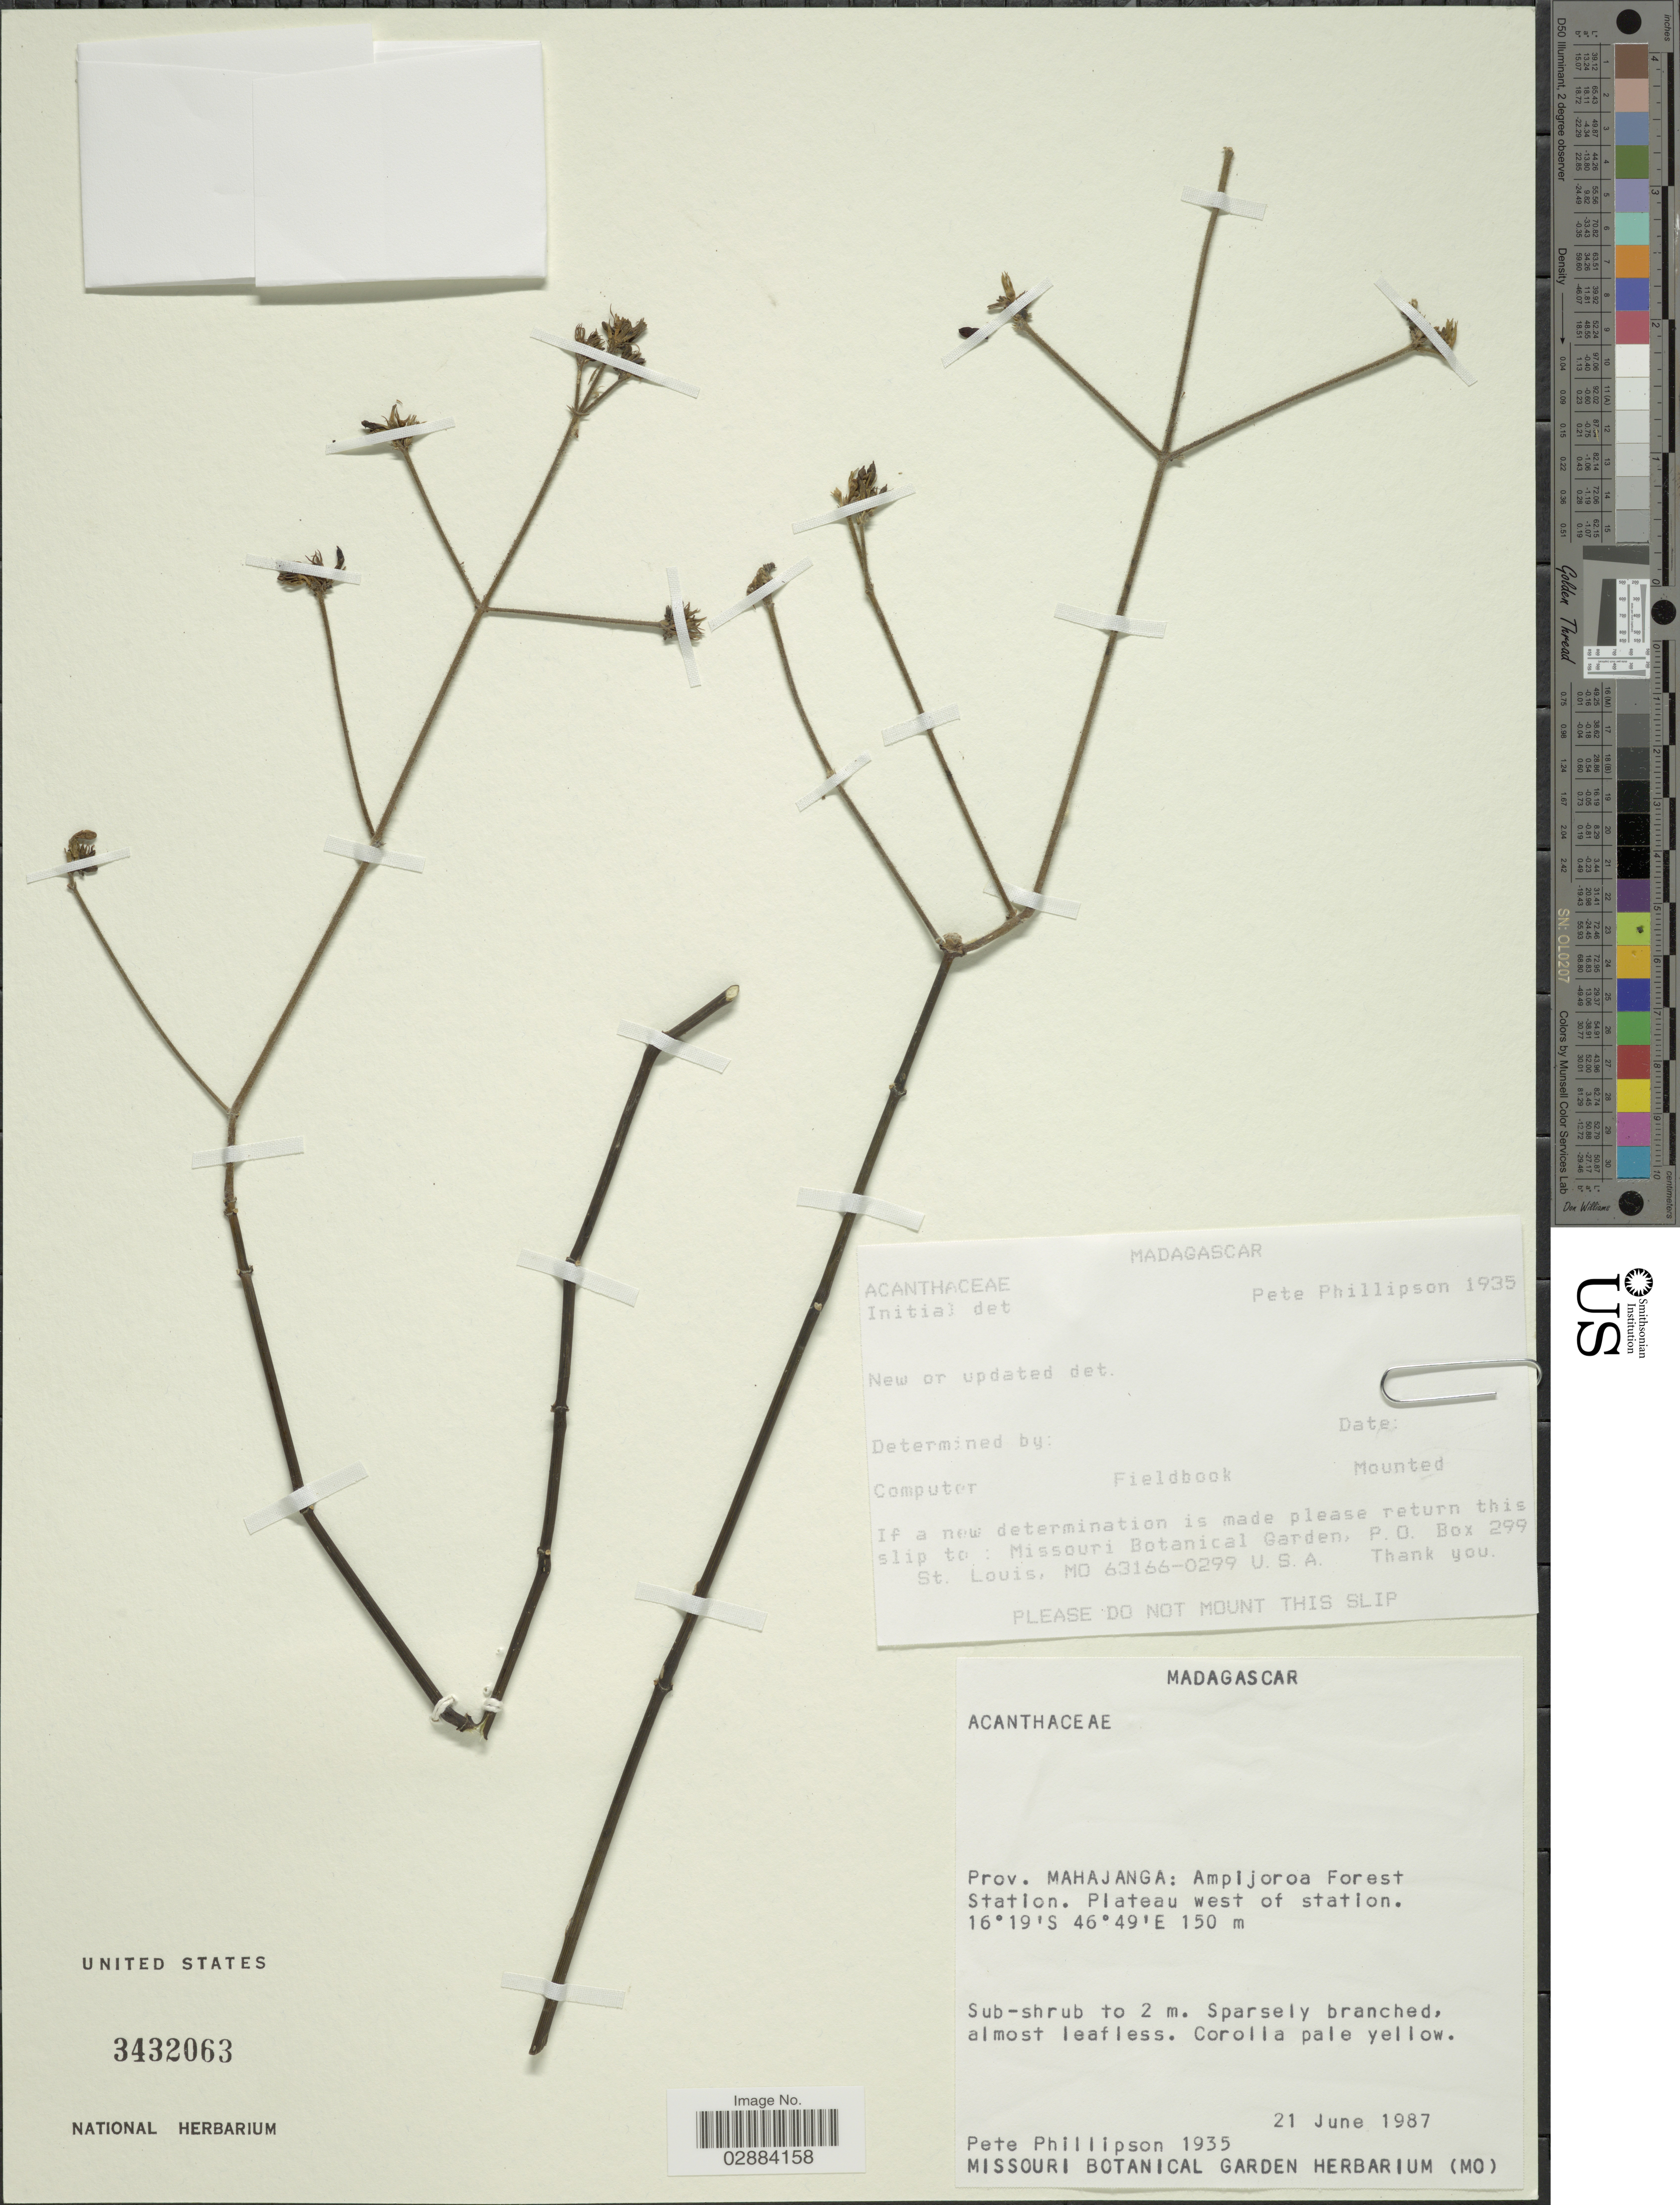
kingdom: Plantae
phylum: Tracheophyta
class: Magnoliopsida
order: Lamiales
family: Acanthaceae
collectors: P. B. Phillipson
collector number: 1935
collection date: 1987-06-21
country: Madagascar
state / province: Boeny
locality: Prov. Mahajanga: Ampijoroa Forest Station.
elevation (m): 150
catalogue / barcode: US 3432063